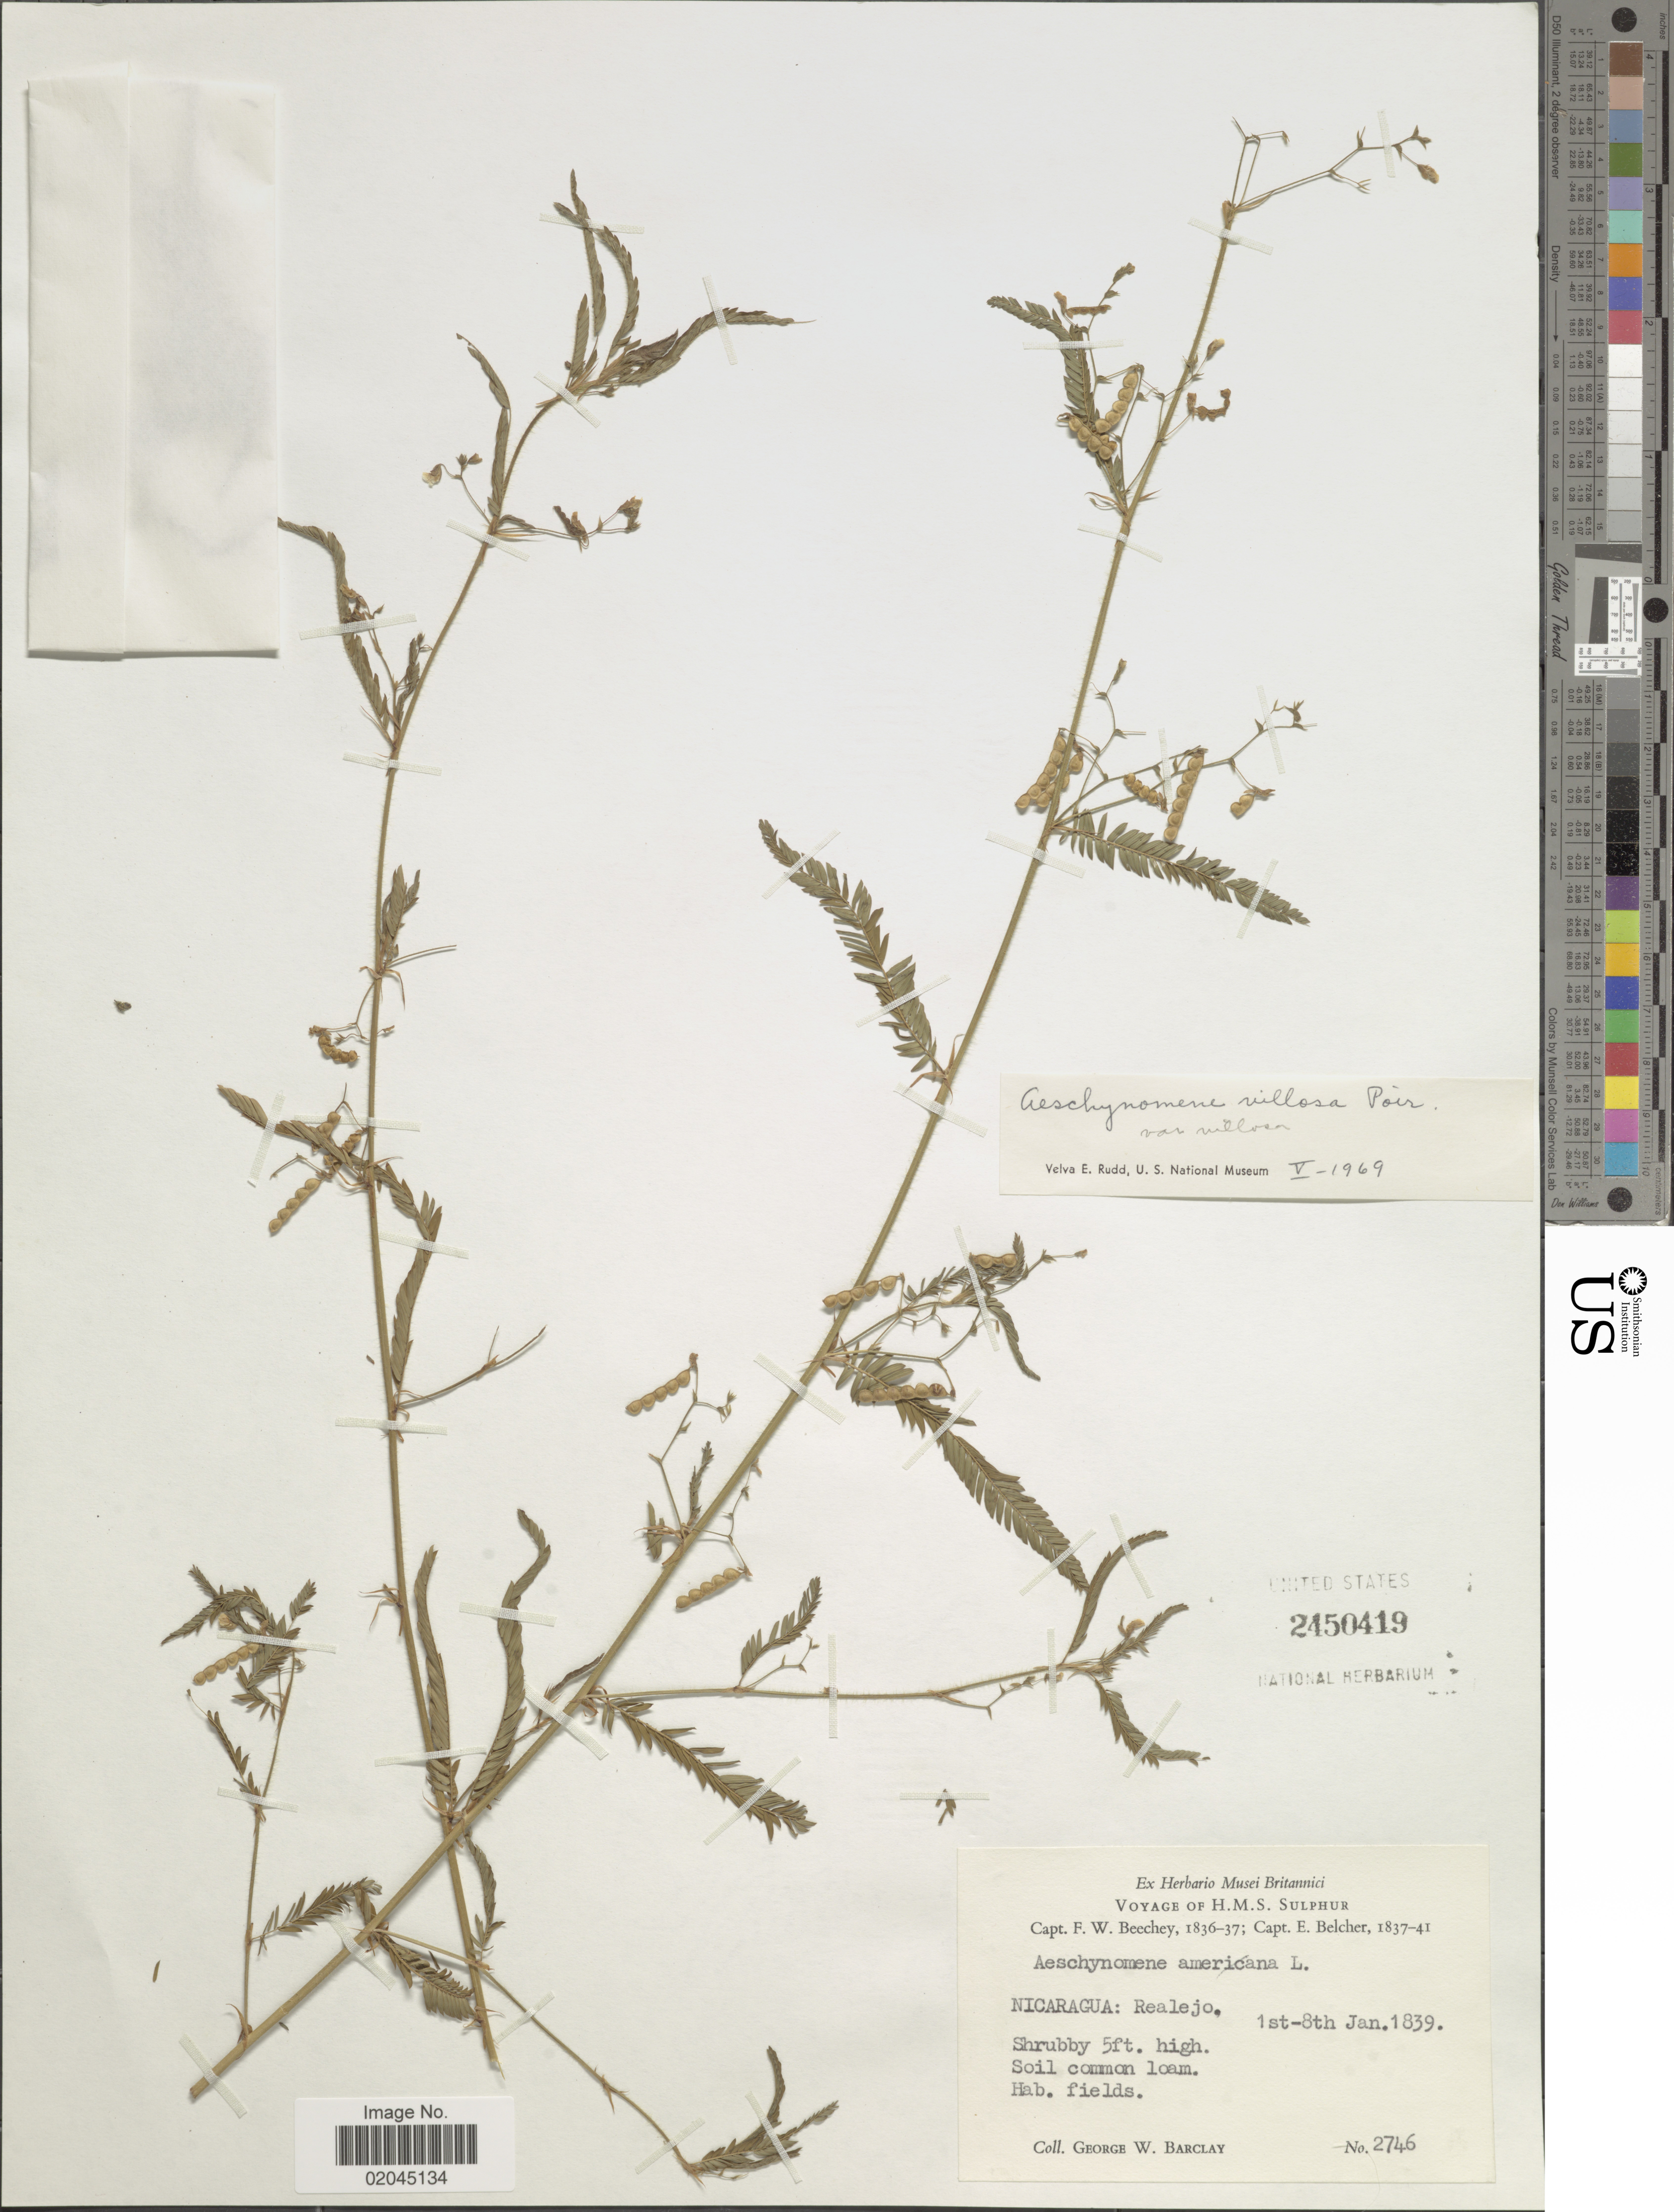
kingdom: Plantae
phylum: Tracheophyta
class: Magnoliopsida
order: Fabales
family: Fabaceae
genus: Aeschynomene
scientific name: Aeschynomene villosa var. villosa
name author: Poir.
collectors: G. W. Barclay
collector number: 2746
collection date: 1839-01-01/1839-01-08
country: Nicaragua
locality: Realejo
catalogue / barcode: US 2450419